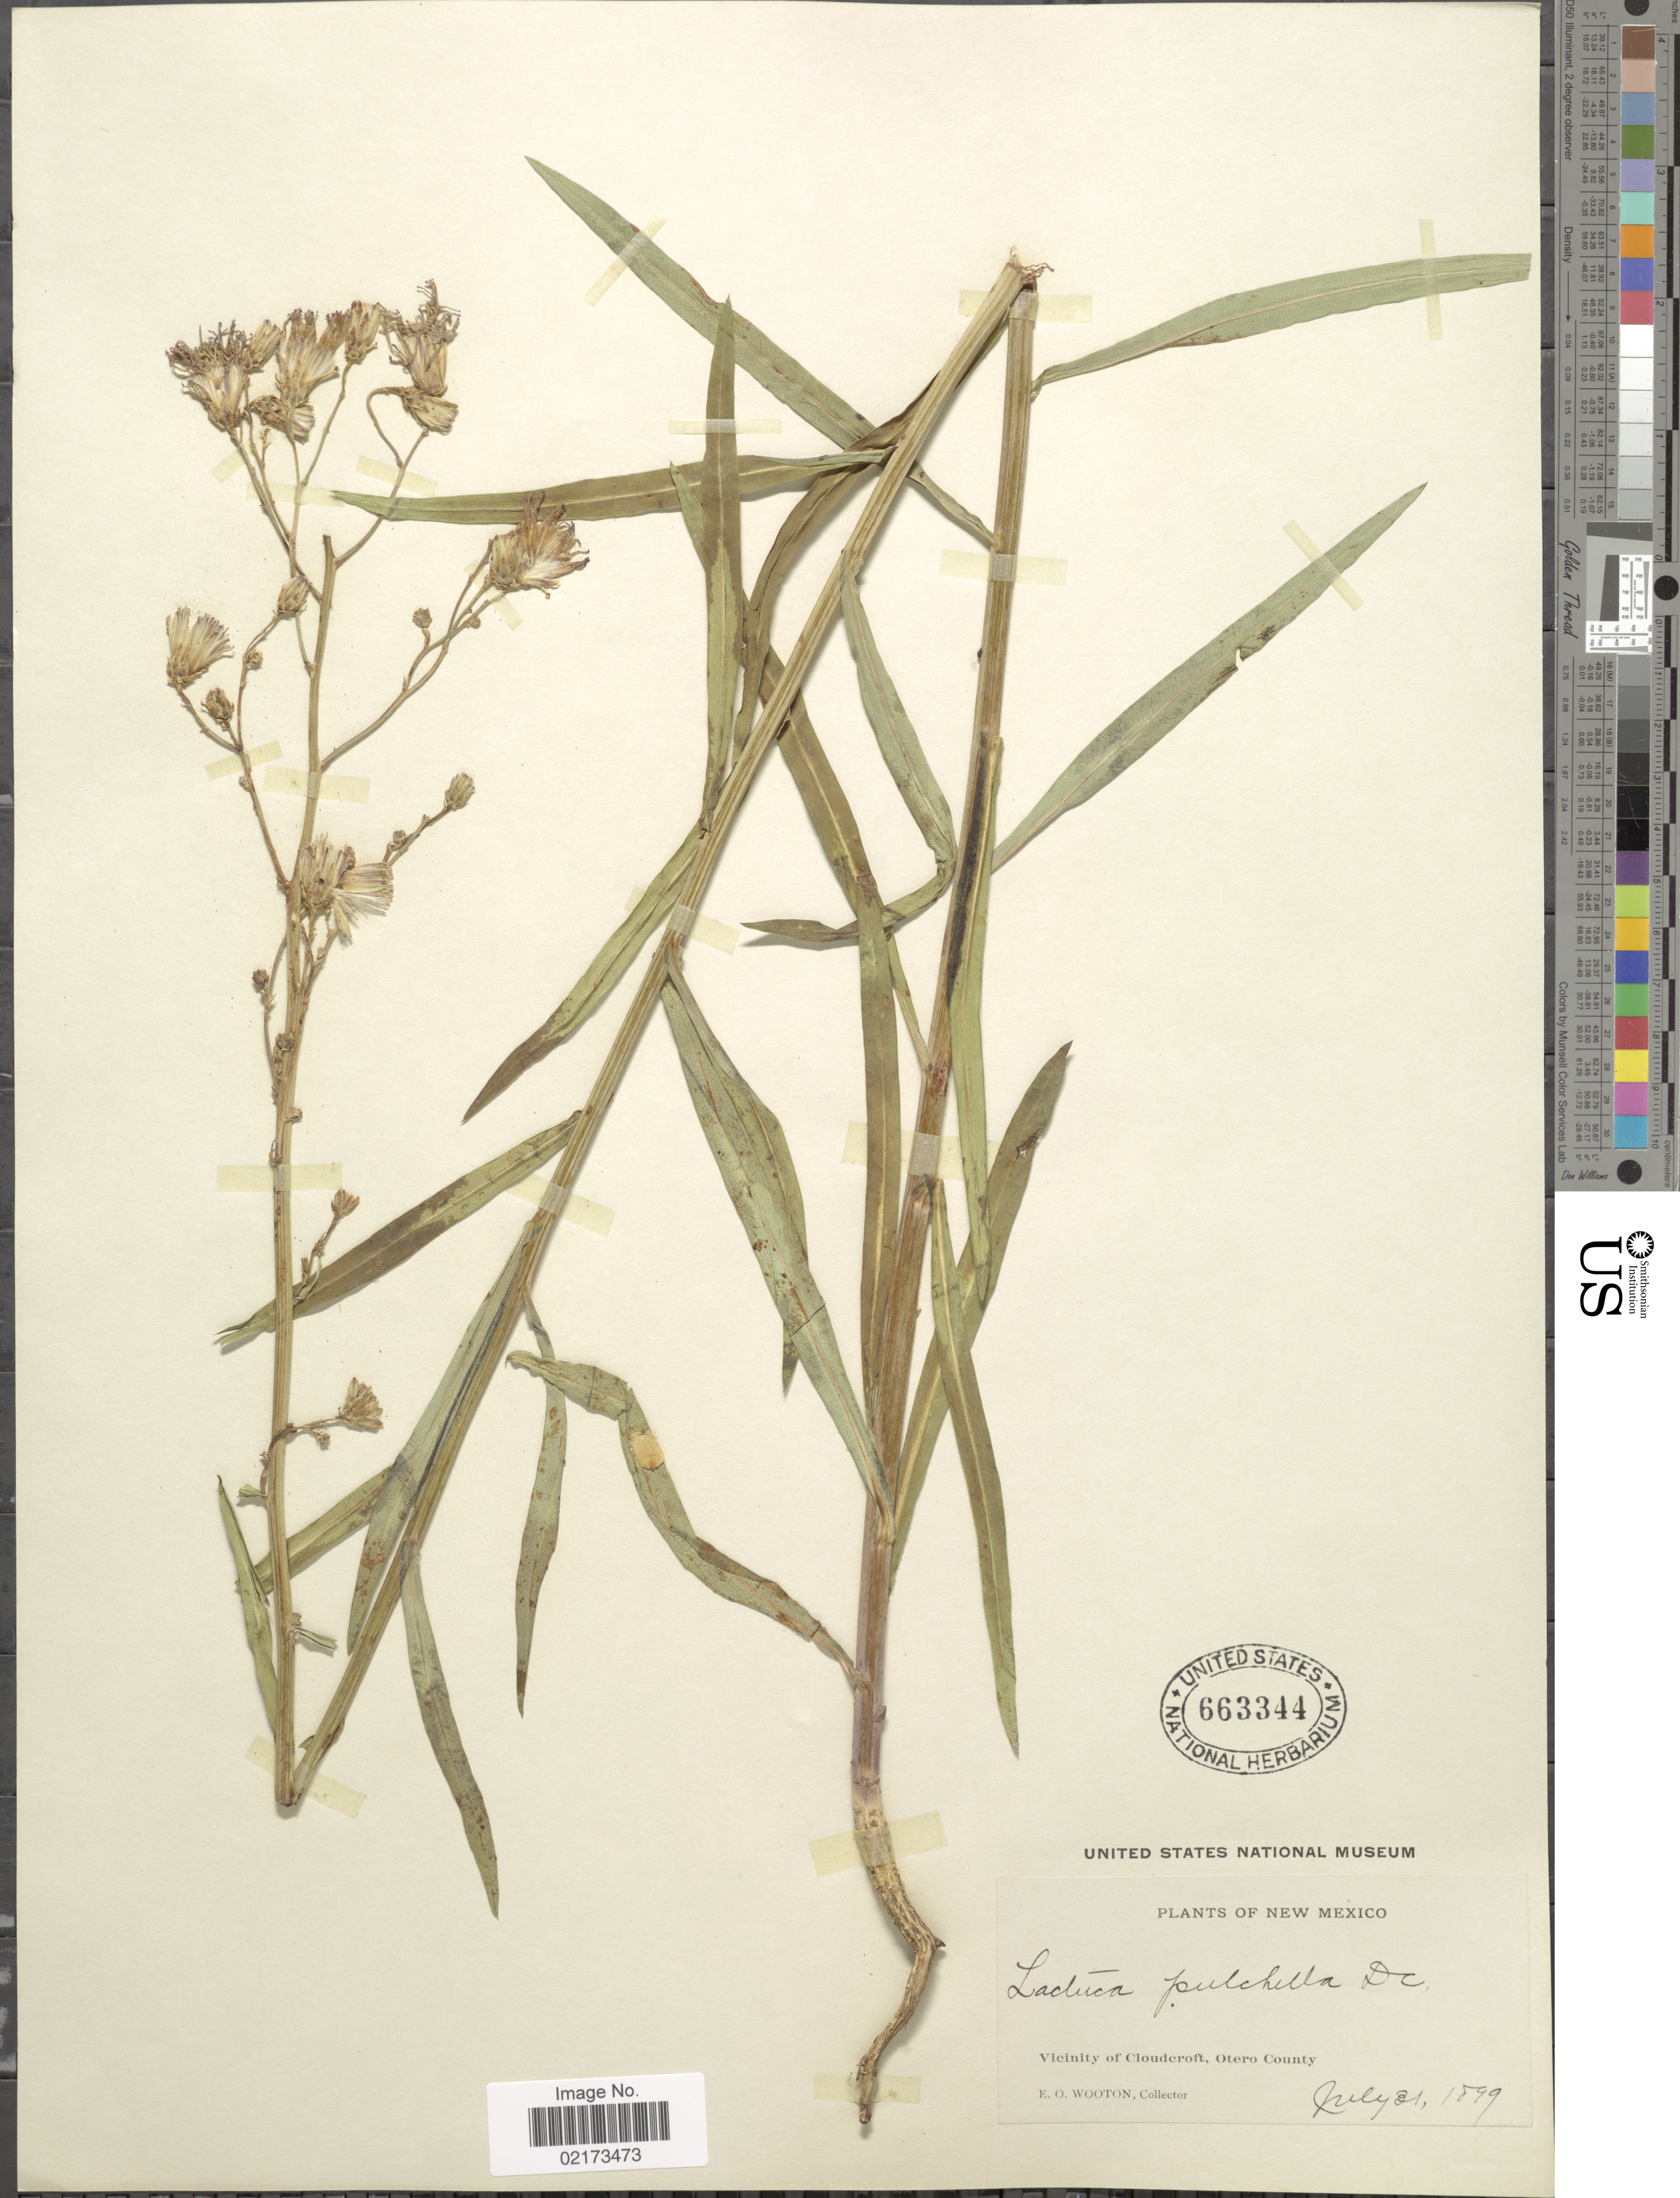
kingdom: Plantae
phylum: Tracheophyta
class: Magnoliopsida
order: Asterales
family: Asteraceae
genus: Lactuca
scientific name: Lactuca tatarica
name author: (L.) C.A. Mey.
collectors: E. O. Wooton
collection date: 1899-07-31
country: United States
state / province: New Mexico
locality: Vicinity of Clouderoft, Otero County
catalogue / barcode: US 663344